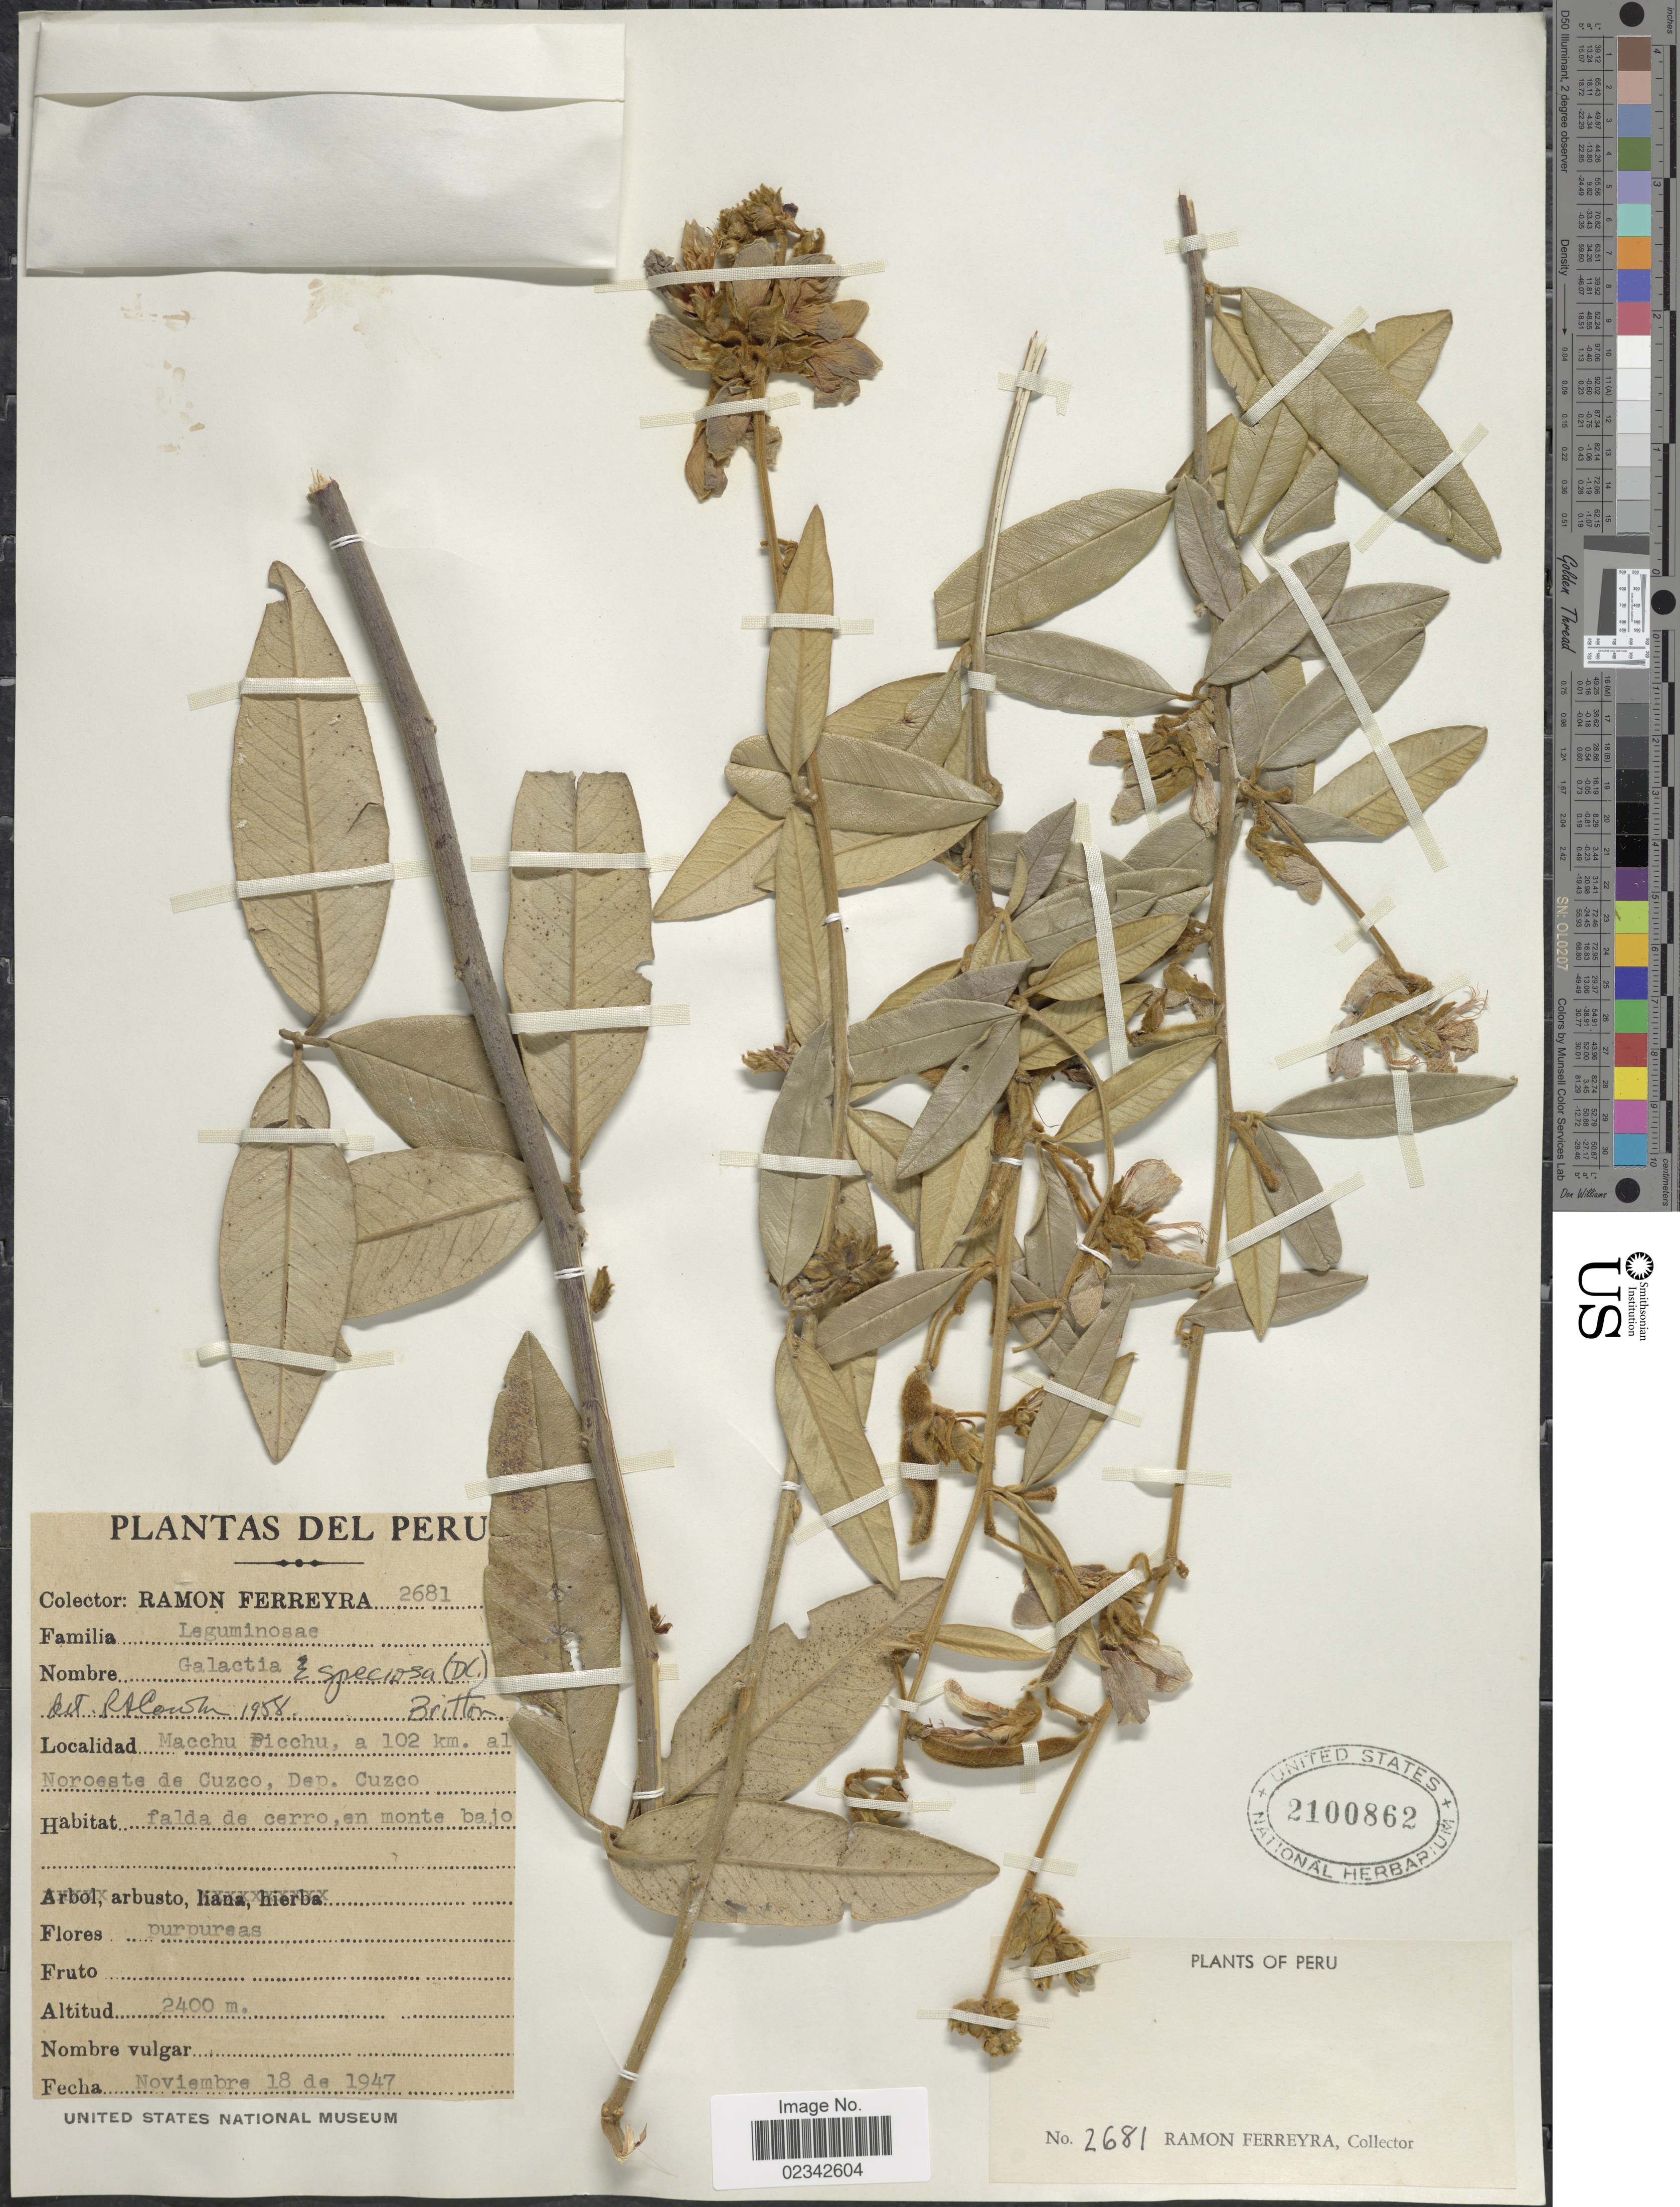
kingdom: Plantae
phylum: Tracheophyta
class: Magnoliopsida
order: Fabales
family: Fabaceae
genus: Collaea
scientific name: Collaea speciosa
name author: (Loisel.) DC.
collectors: R. A. Ferreyra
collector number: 2681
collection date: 1947-11-18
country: Peru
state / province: Cusco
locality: Machu Picchu, a 102 km. al Noroeste de Cuzco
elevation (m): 2400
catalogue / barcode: US 2100862